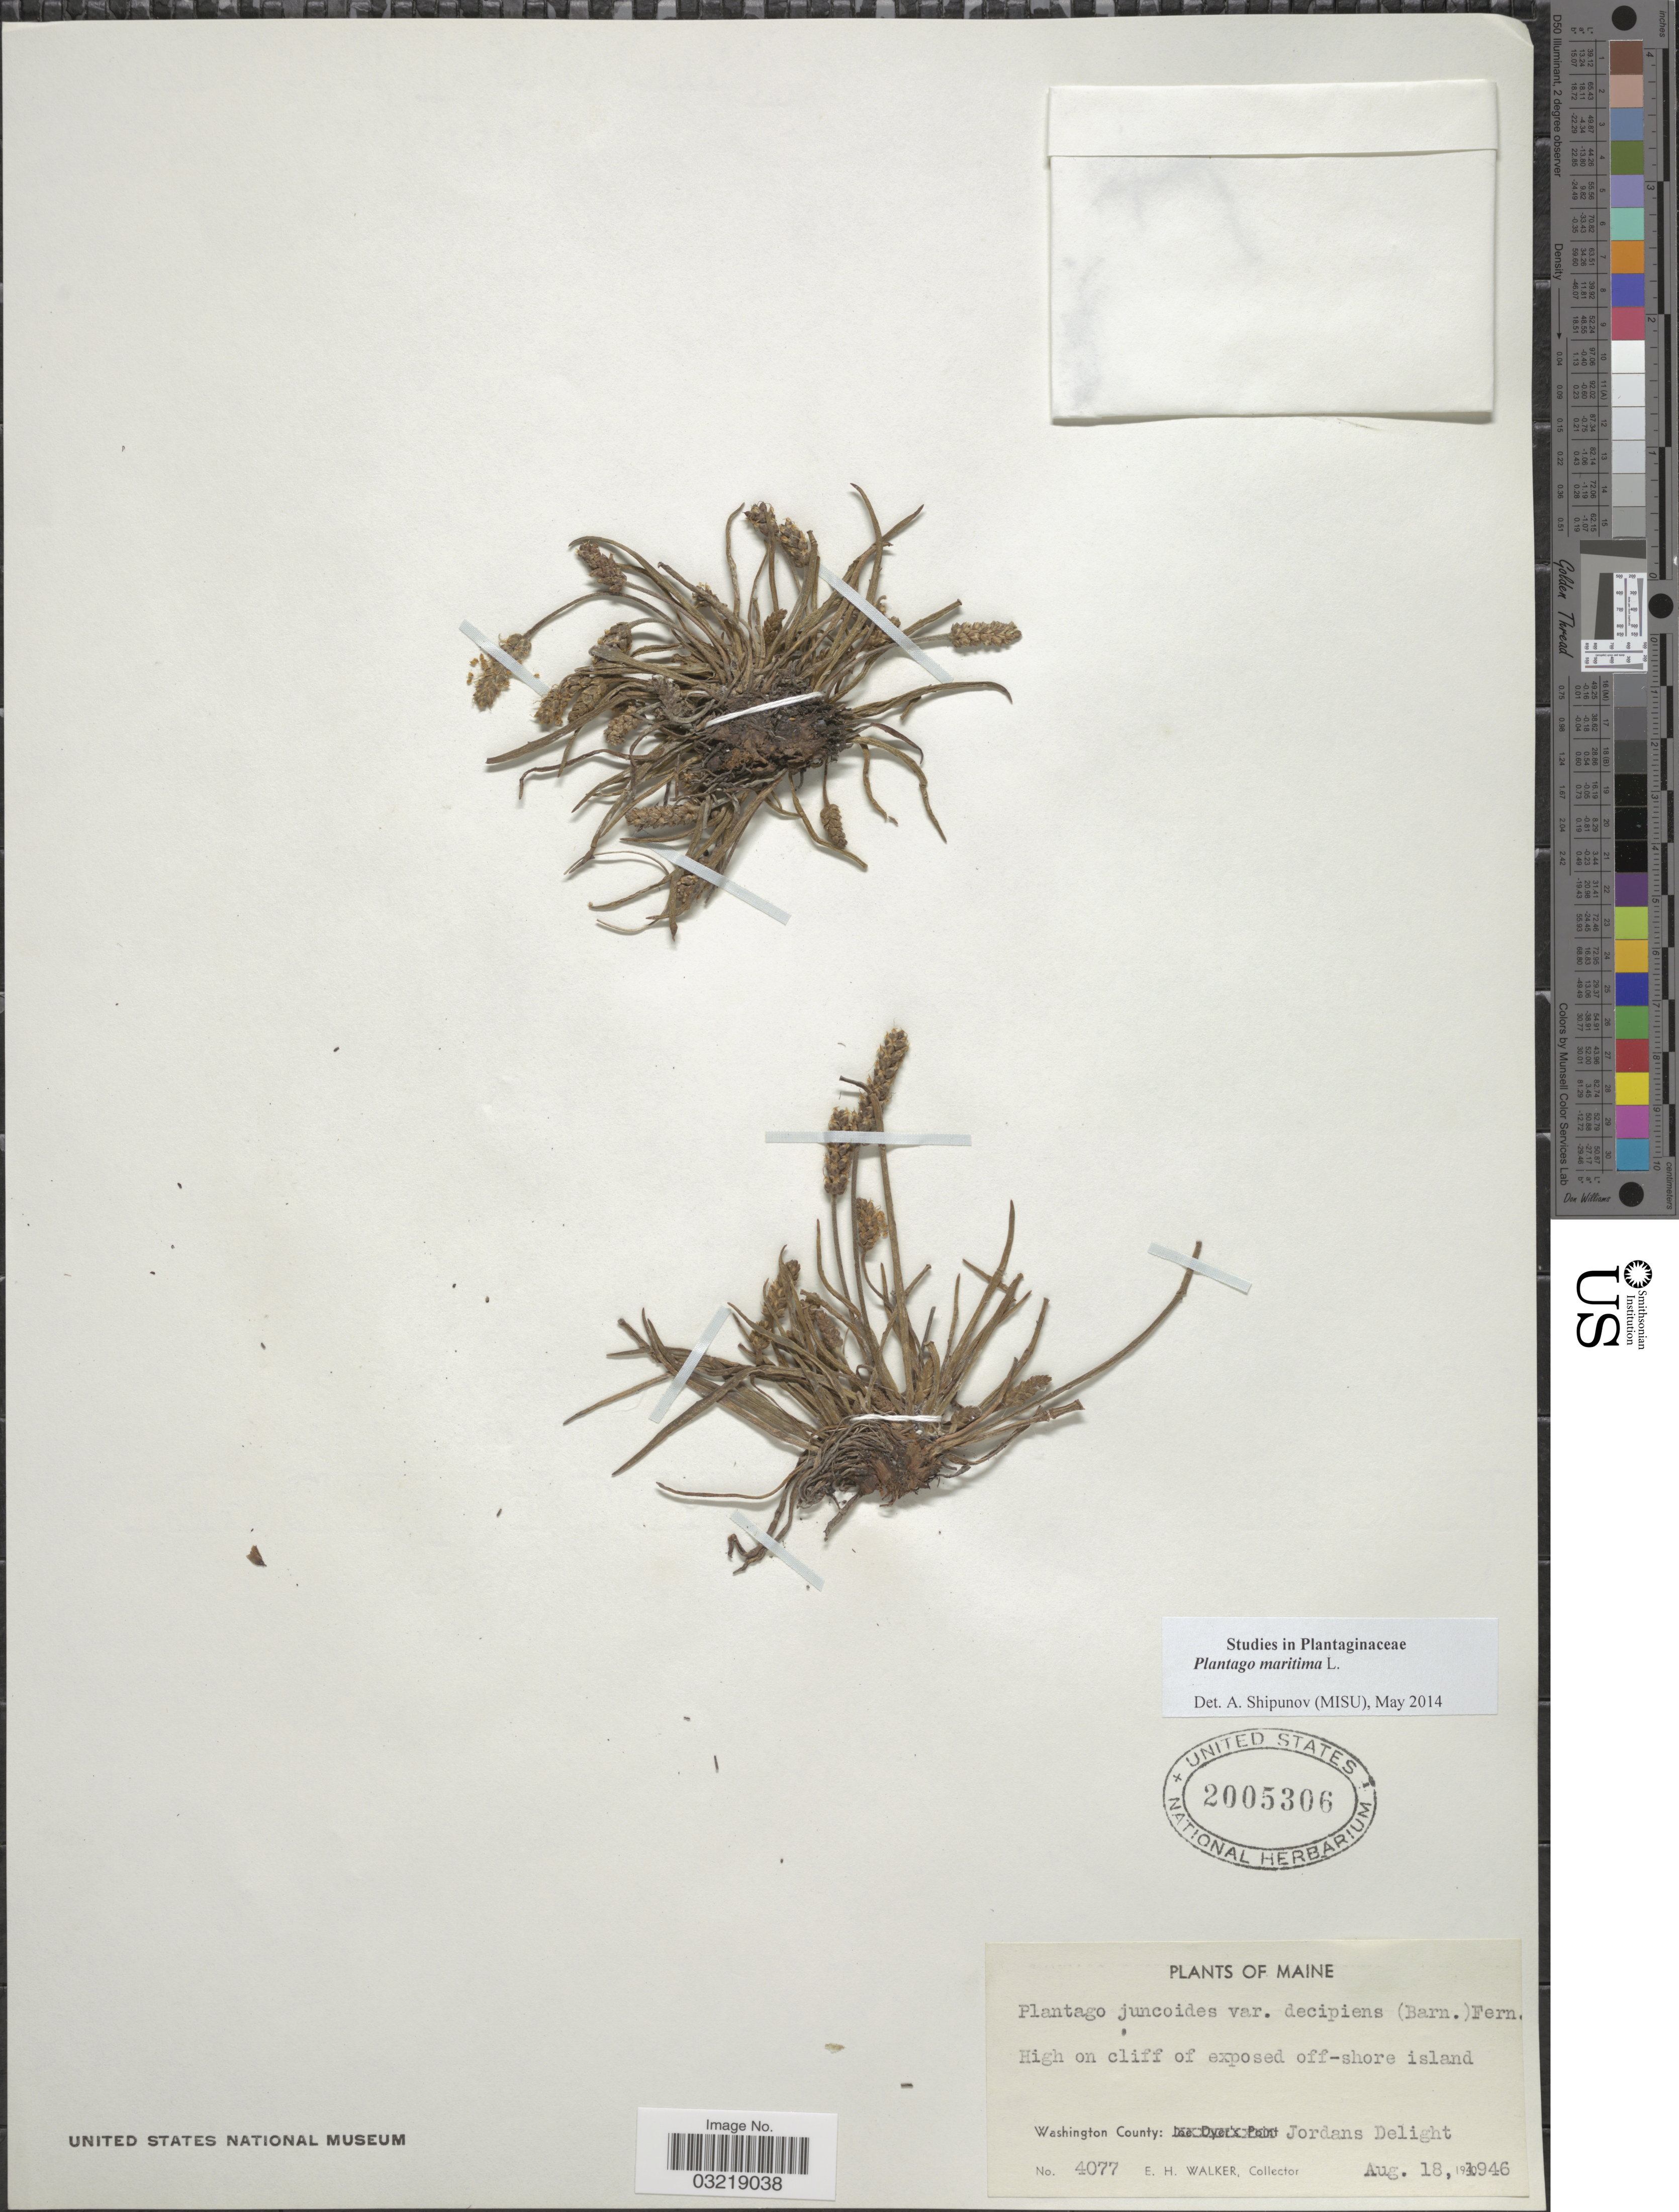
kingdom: Plantae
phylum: Tracheophyta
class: Magnoliopsida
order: Lamiales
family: Plantaginaceae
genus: Plantago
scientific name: Plantago maritima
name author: L.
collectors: E. H. Walker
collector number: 4077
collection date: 1946-08-18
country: United States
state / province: Maine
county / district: Washington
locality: High on cliff of exposed off - shore island. Jordans Delight.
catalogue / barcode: US 2005306